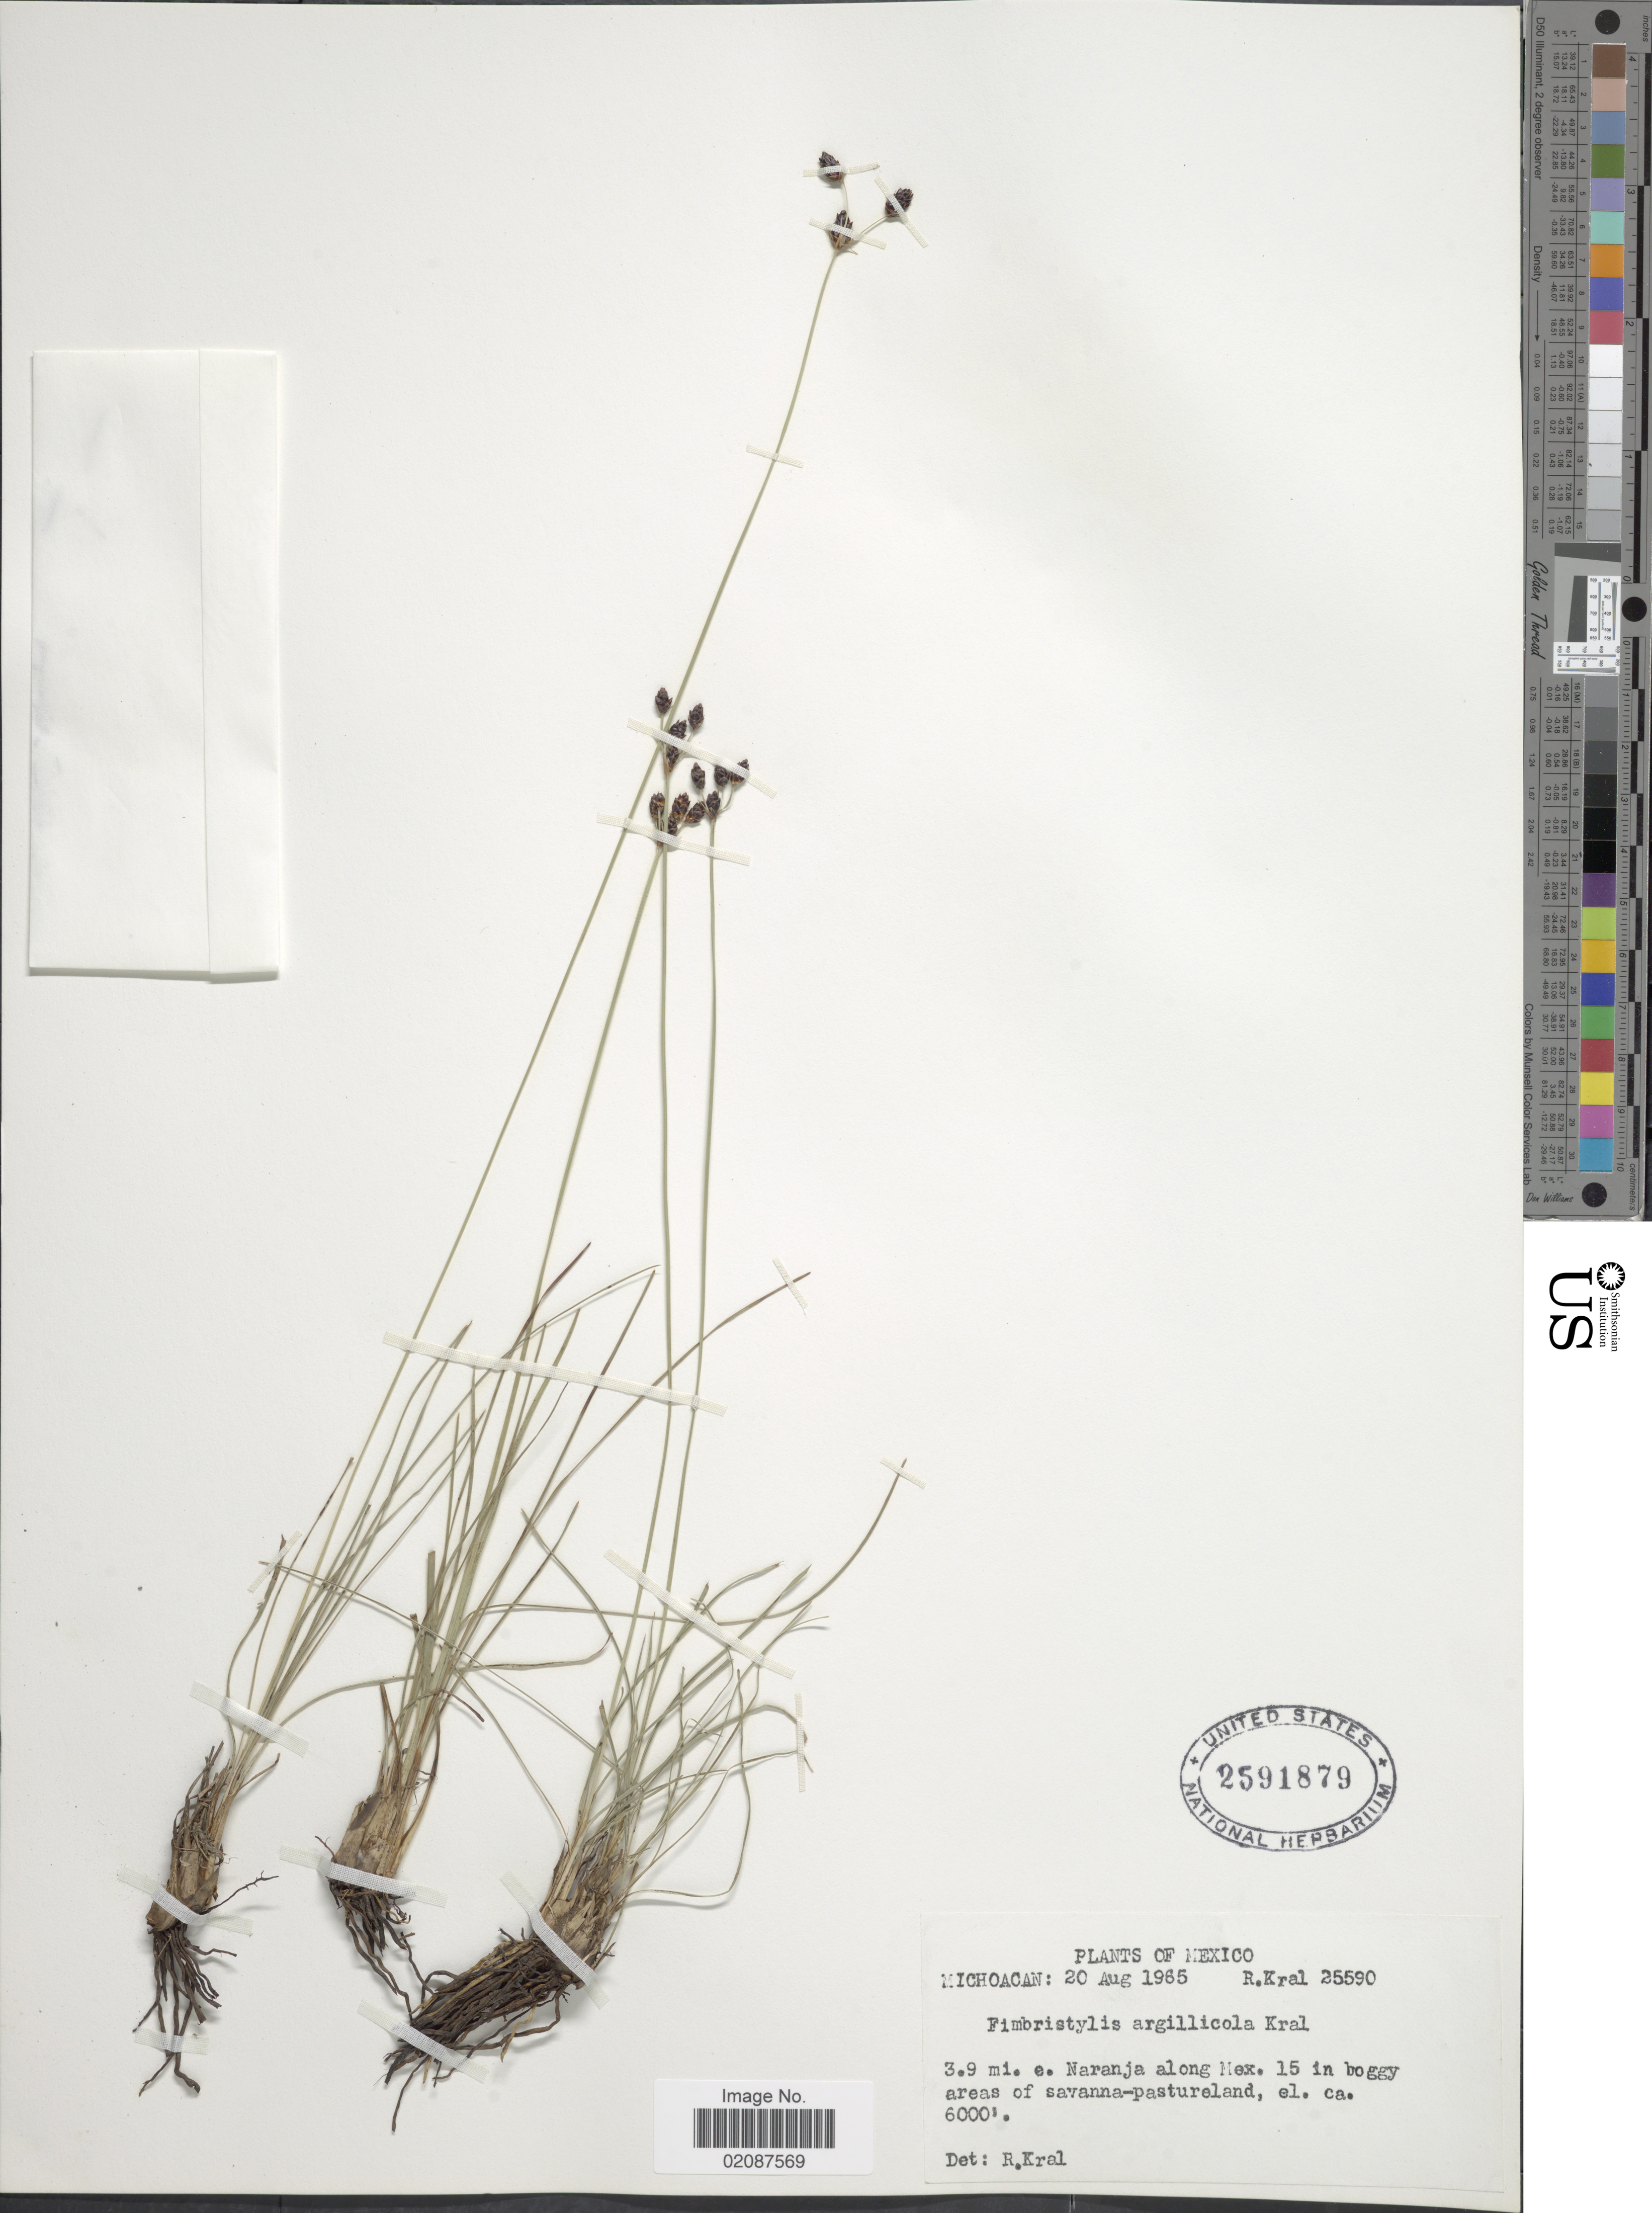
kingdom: Plantae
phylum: Tracheophyta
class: Liliopsida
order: Poales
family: Cyperaceae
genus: Fimbristylis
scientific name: Fimbristylis argillicola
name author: Kral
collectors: R. Kral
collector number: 25590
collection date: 1965-08-20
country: Mexico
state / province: Michoacán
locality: Michoacan, 3.9 mi. e. Naranja along Mex. 15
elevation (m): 1829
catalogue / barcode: US 2591879